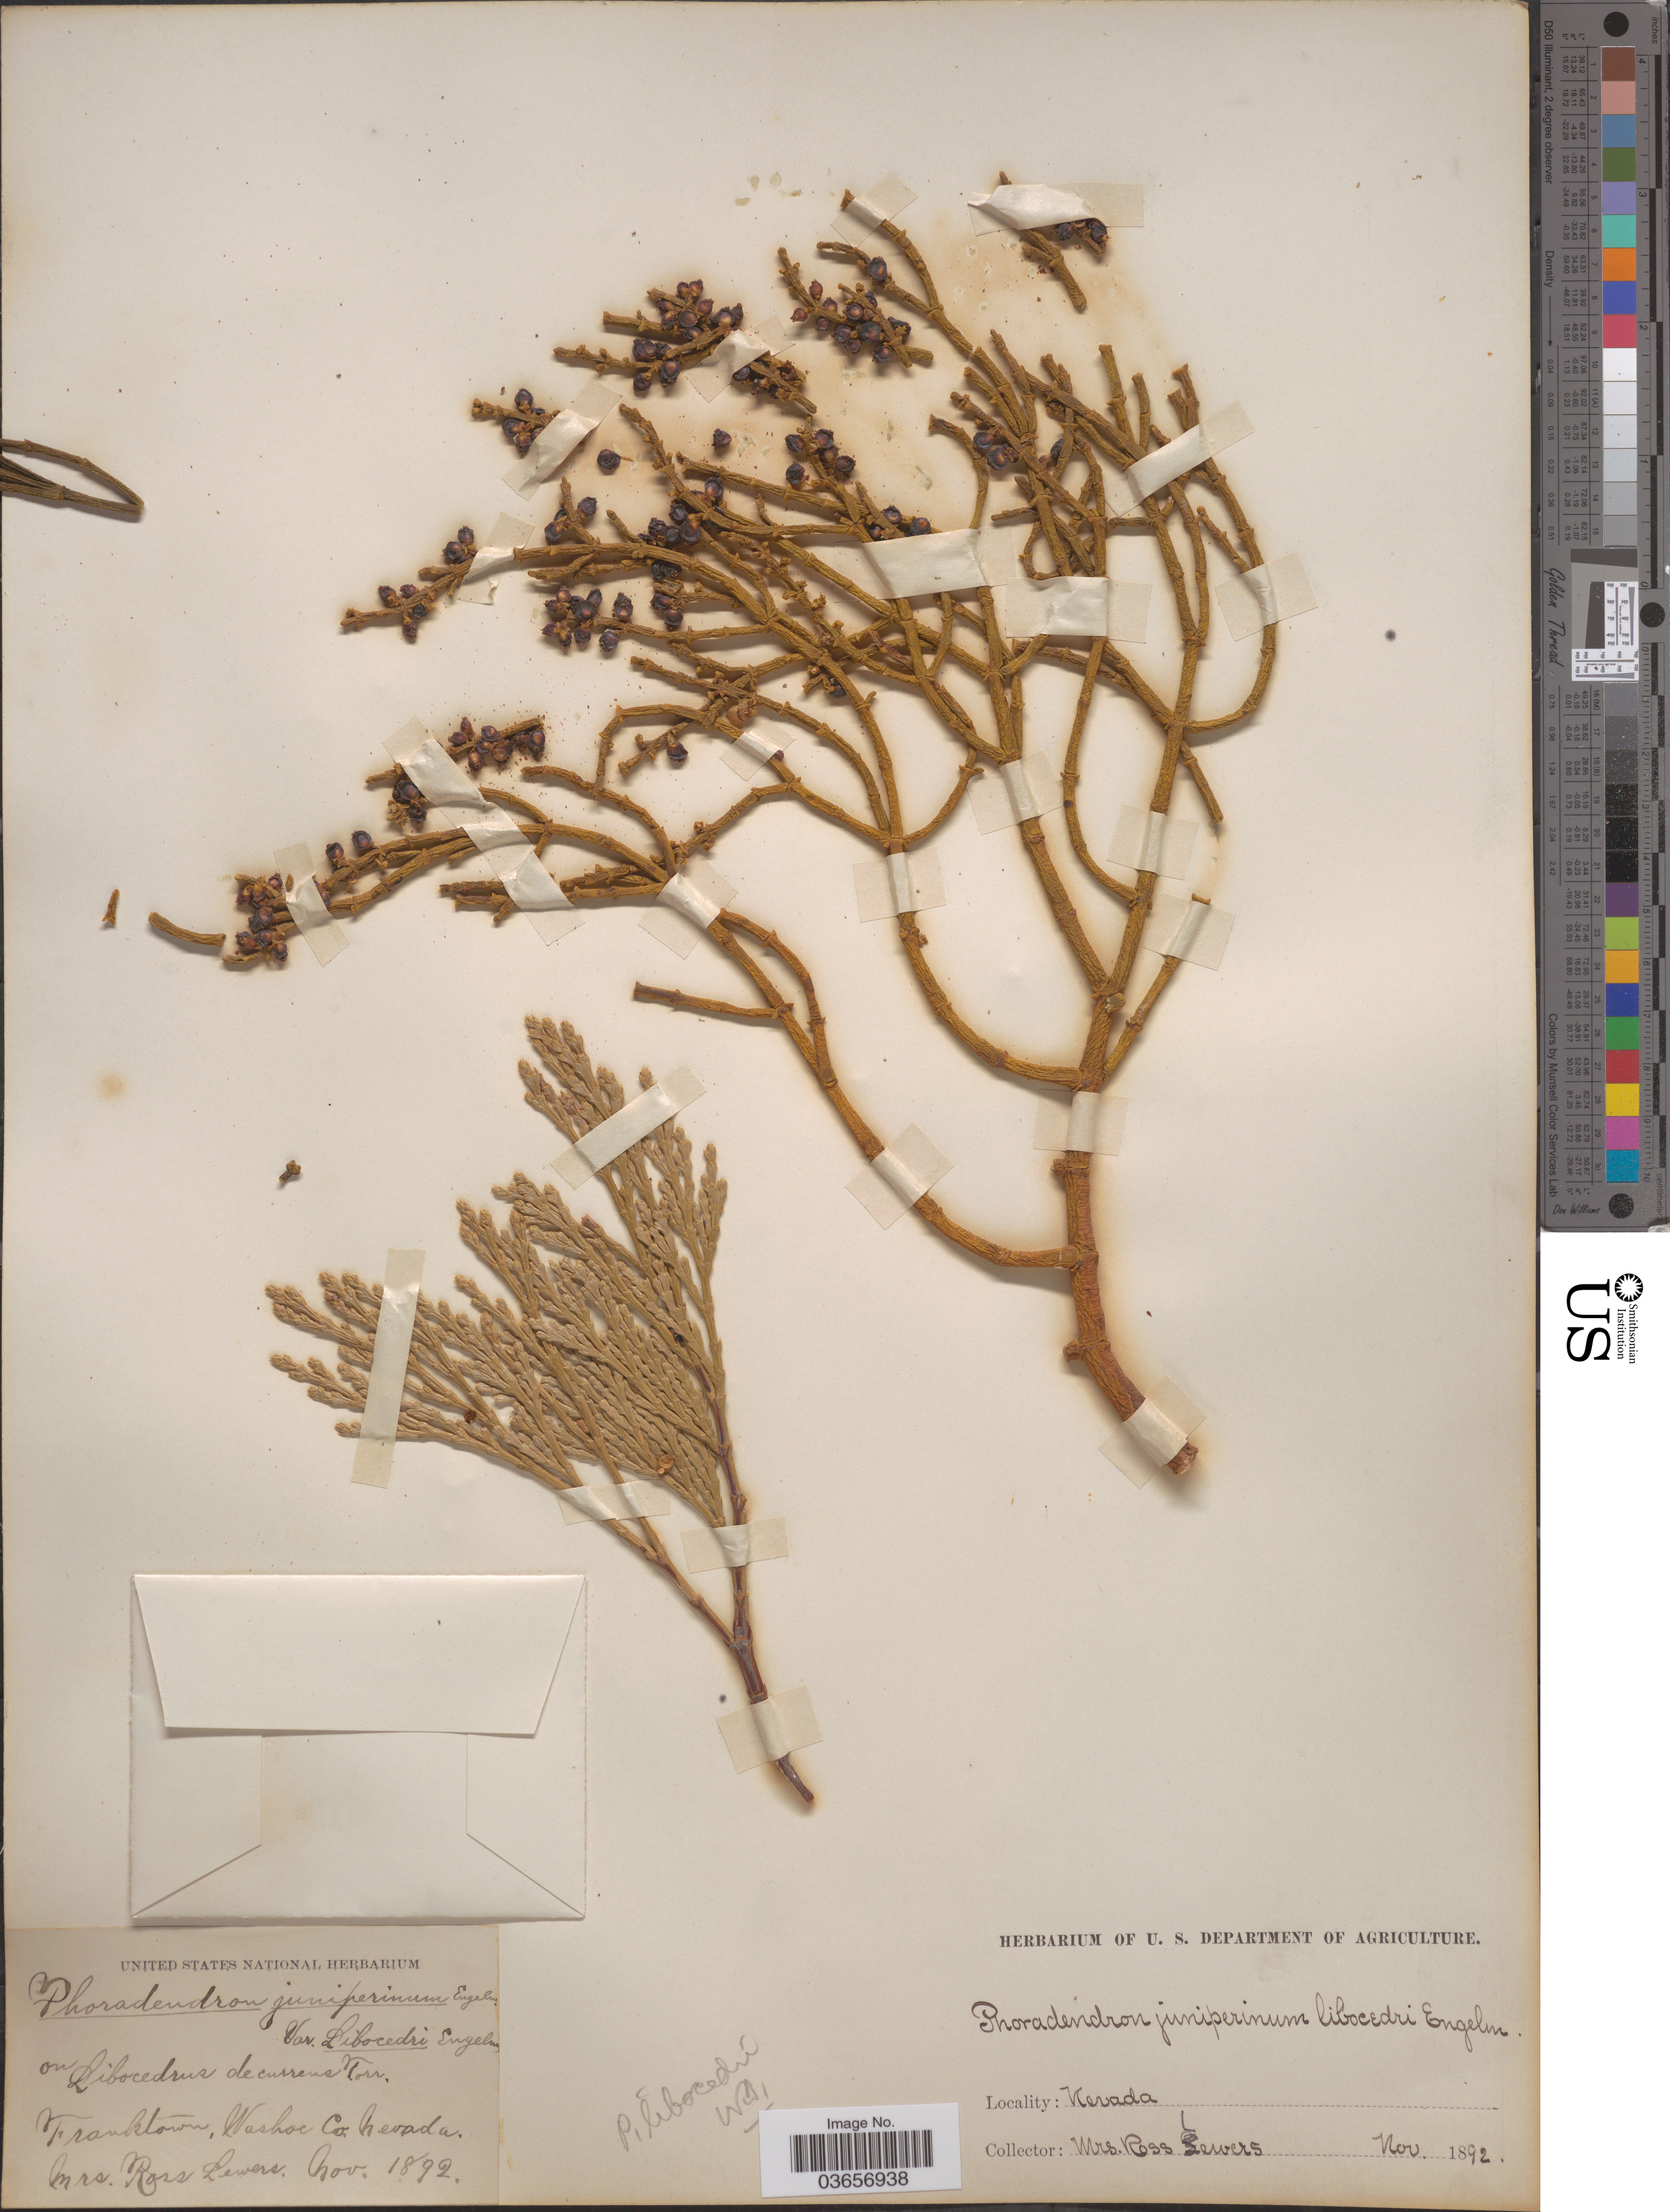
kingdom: Plantae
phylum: Tracheophyta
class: Magnoliopsida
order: Santalales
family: Viscaceae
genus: Phoradendron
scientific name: Phoradendron libocedri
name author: (Engelm.) Howell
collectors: R. Lewers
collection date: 1892-11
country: United States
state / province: Nevada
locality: Franktown, Washoe Co.